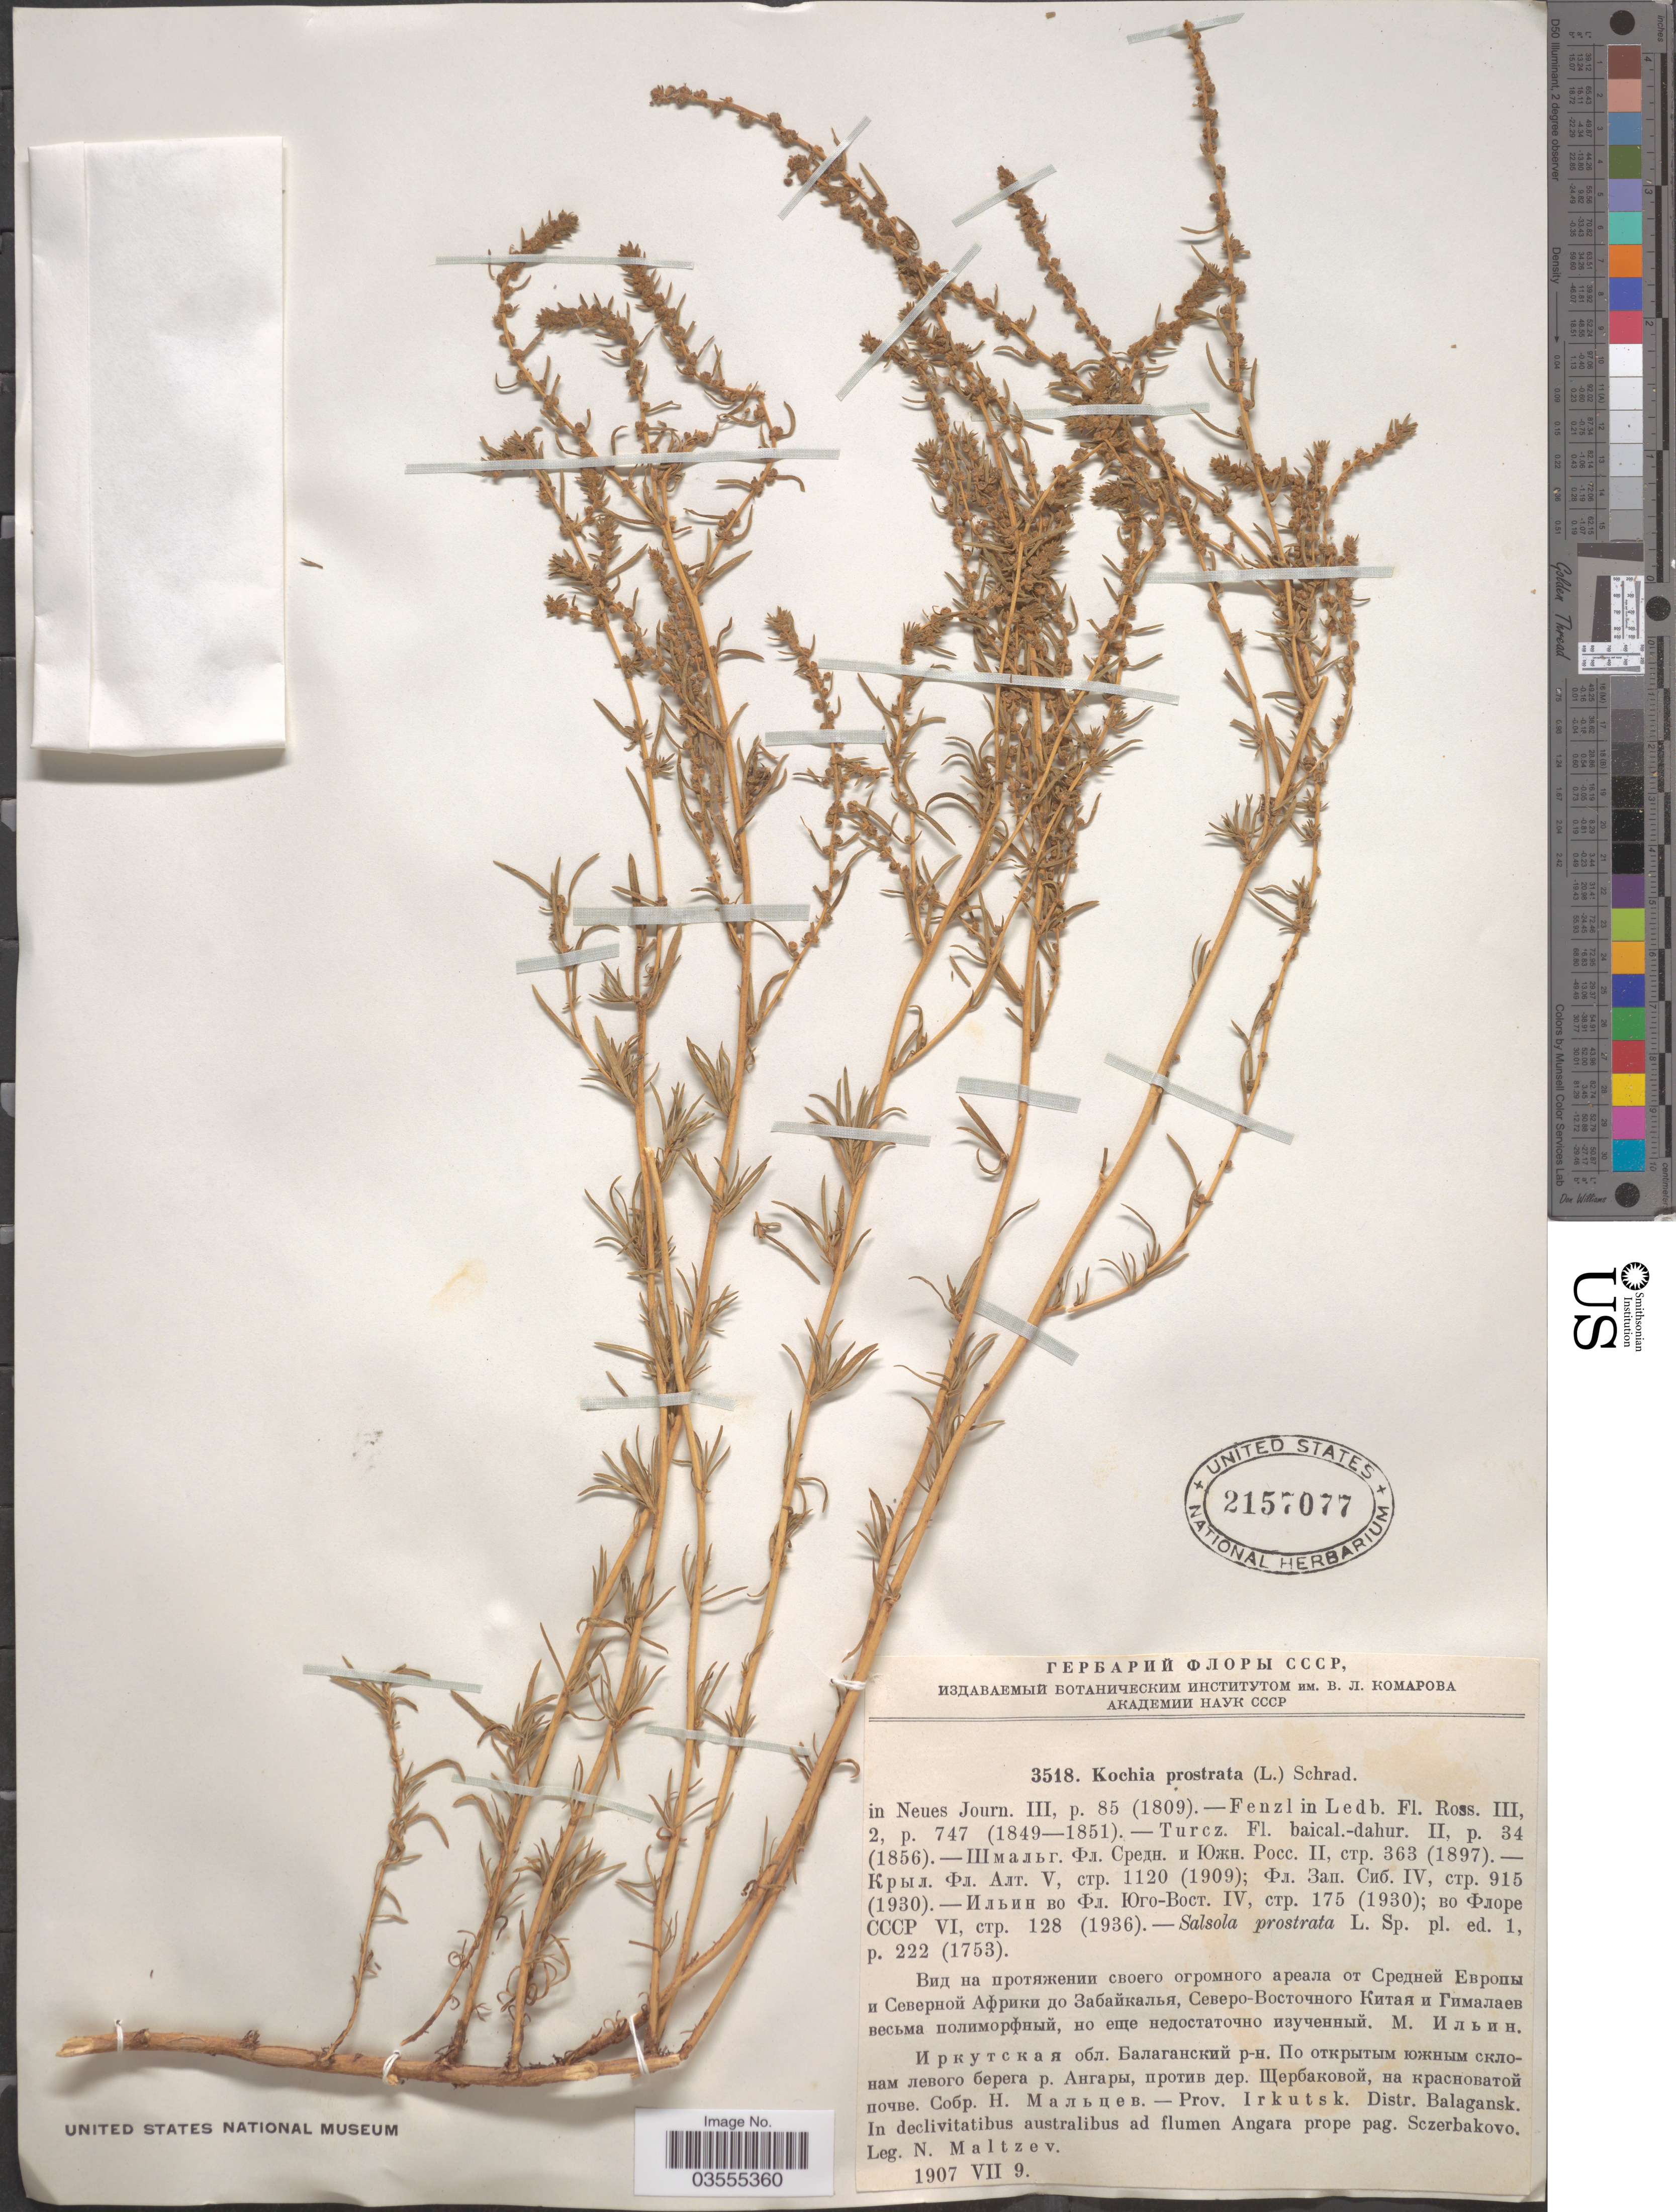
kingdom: Plantae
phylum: Tracheophyta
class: Magnoliopsida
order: Caryophyllales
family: Amaranthaceae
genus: Bassia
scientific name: Bassia prostrata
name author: (L.) Beck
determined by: U.S. National Herbarium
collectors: N. Maltzev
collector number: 3518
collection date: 1907-07-09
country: Russian Federation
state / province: Irkutsk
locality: Distr. Balagansk. In declivitatibus australibus ad flumen Angara prope pag. Sczerbakovo.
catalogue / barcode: US 2157077